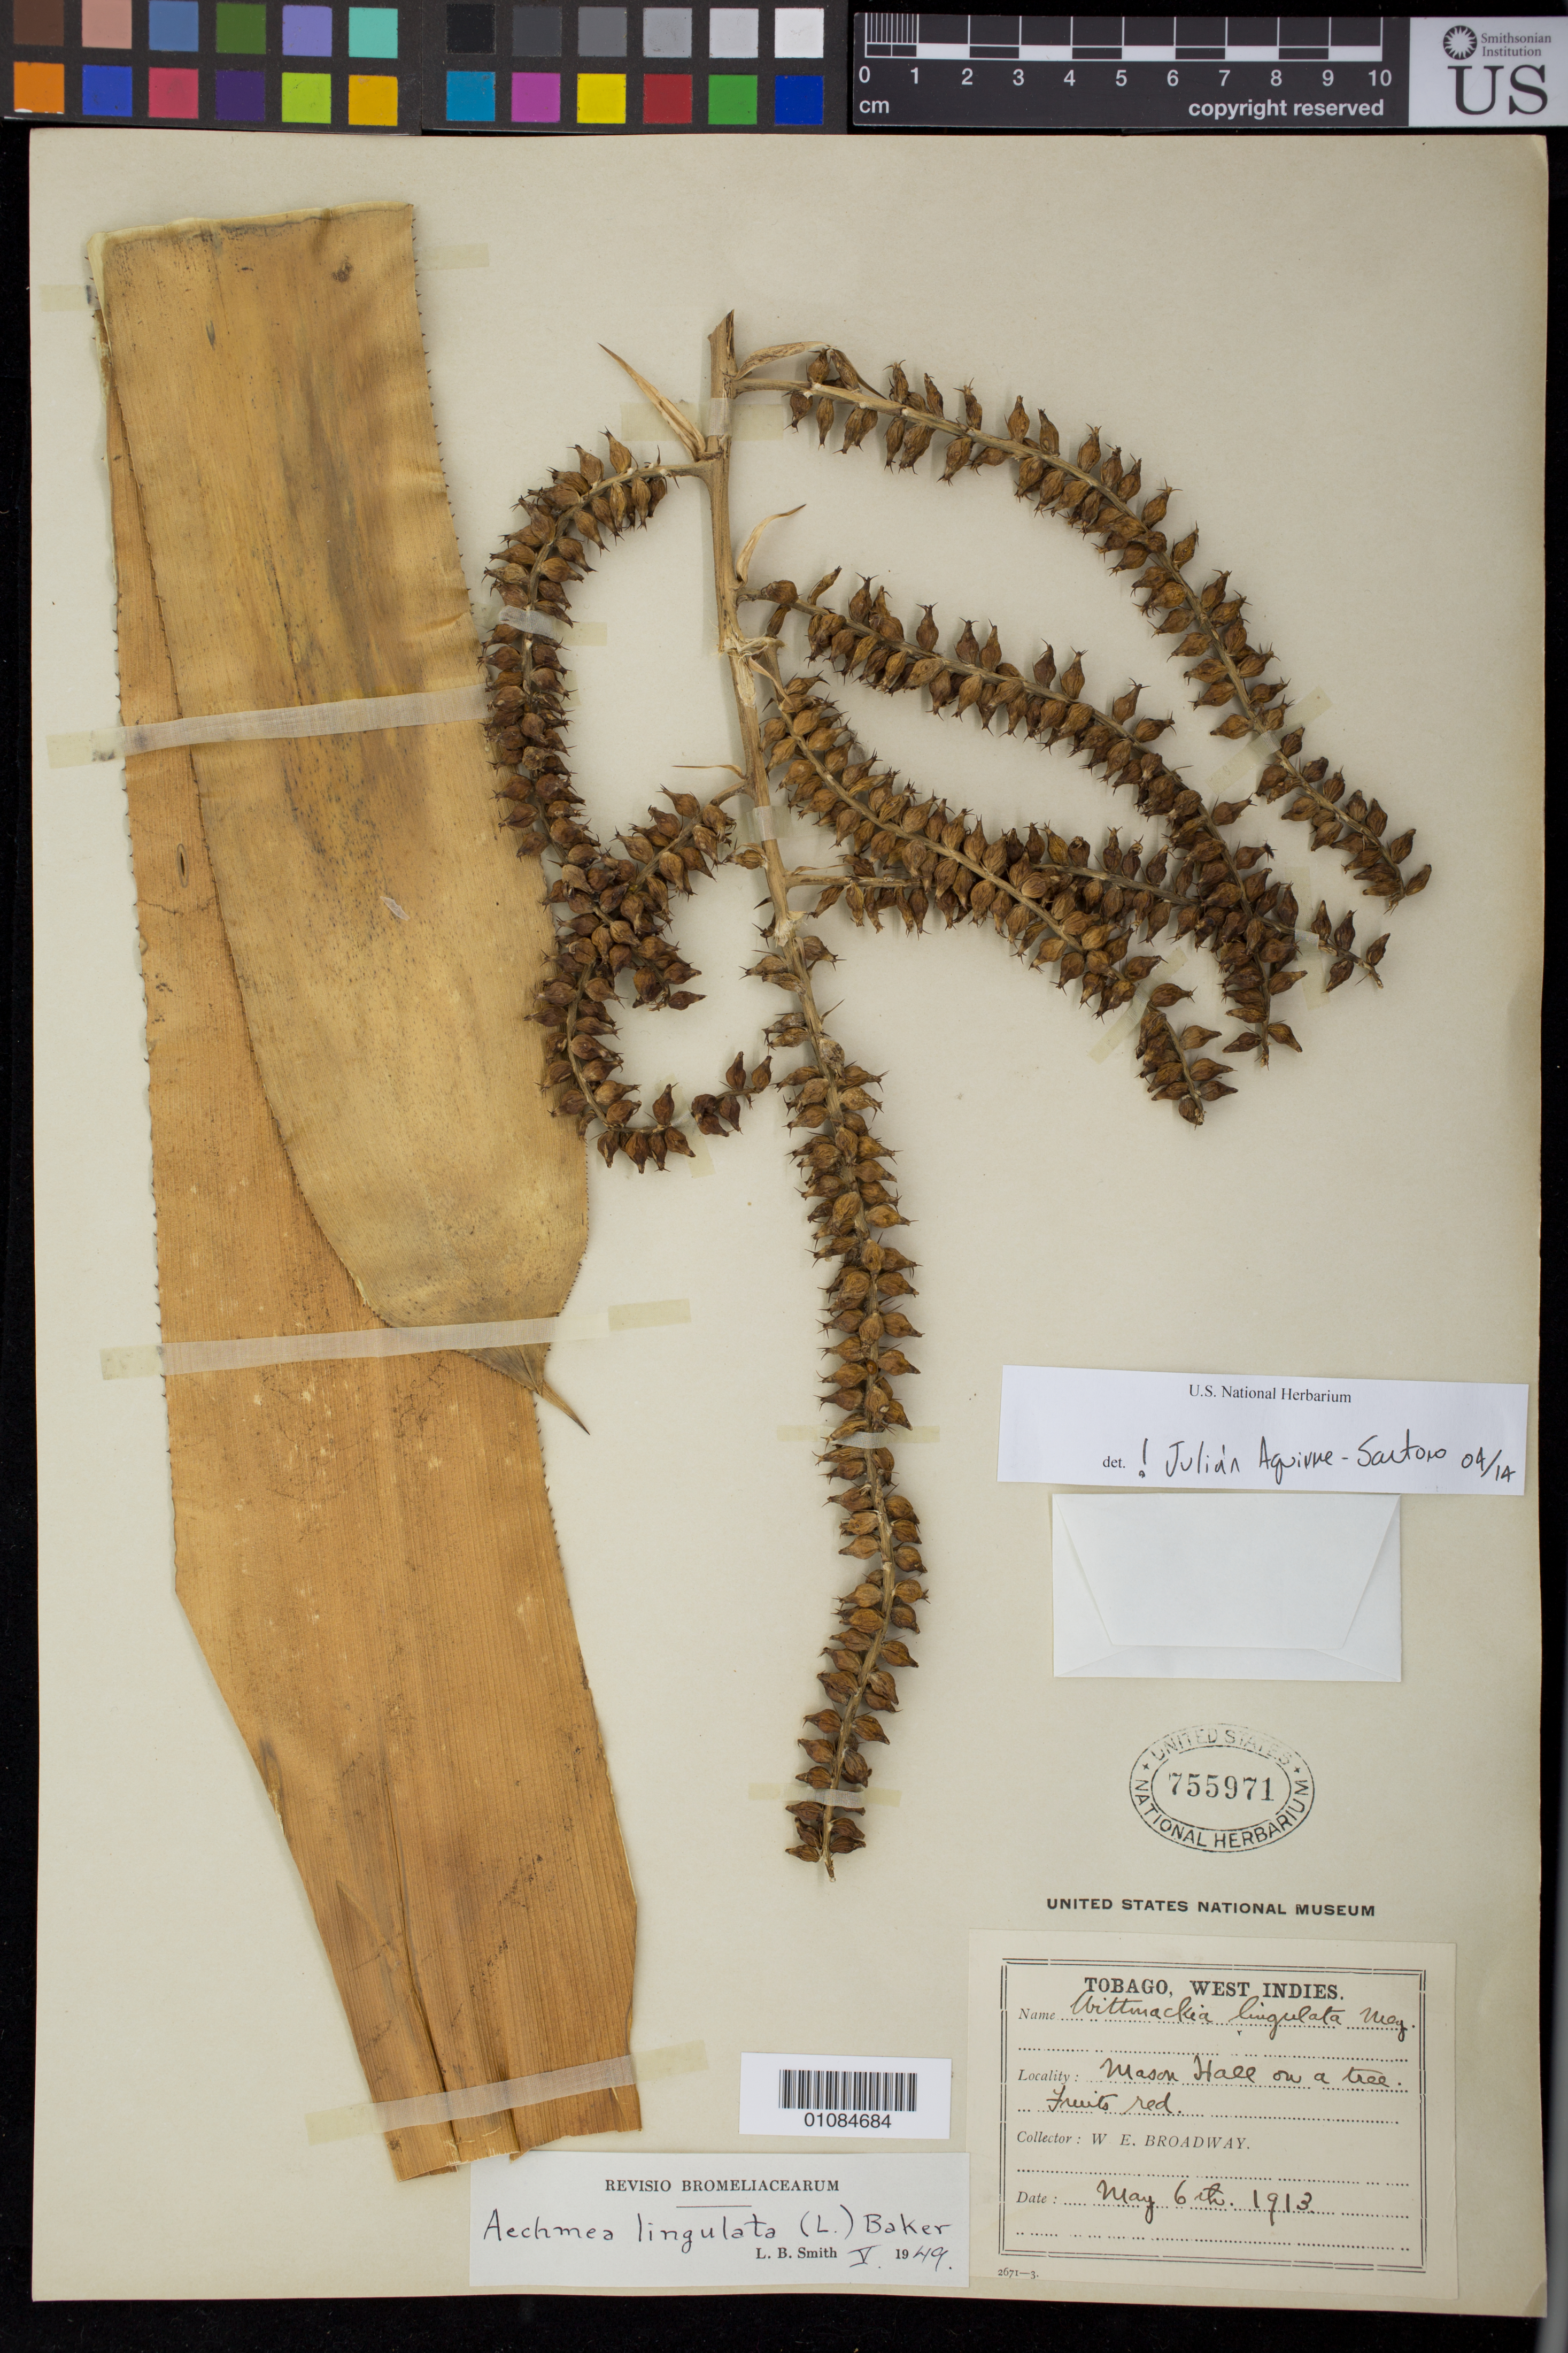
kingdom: Plantae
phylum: Tracheophyta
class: Liliopsida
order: Poales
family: Bromeliaceae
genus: Wittmackia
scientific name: Wittmackia lingulata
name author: (L.) Mez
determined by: Strong, Mark T., (BOT), Smithsonian Institution - National Museum of Natural History (UNITED STATES)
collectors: W. E. Broadway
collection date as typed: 06 May 1913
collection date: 1913-05-06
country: Trinidad and Tobago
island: Tobago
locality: Mason Hall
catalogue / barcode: US 755971